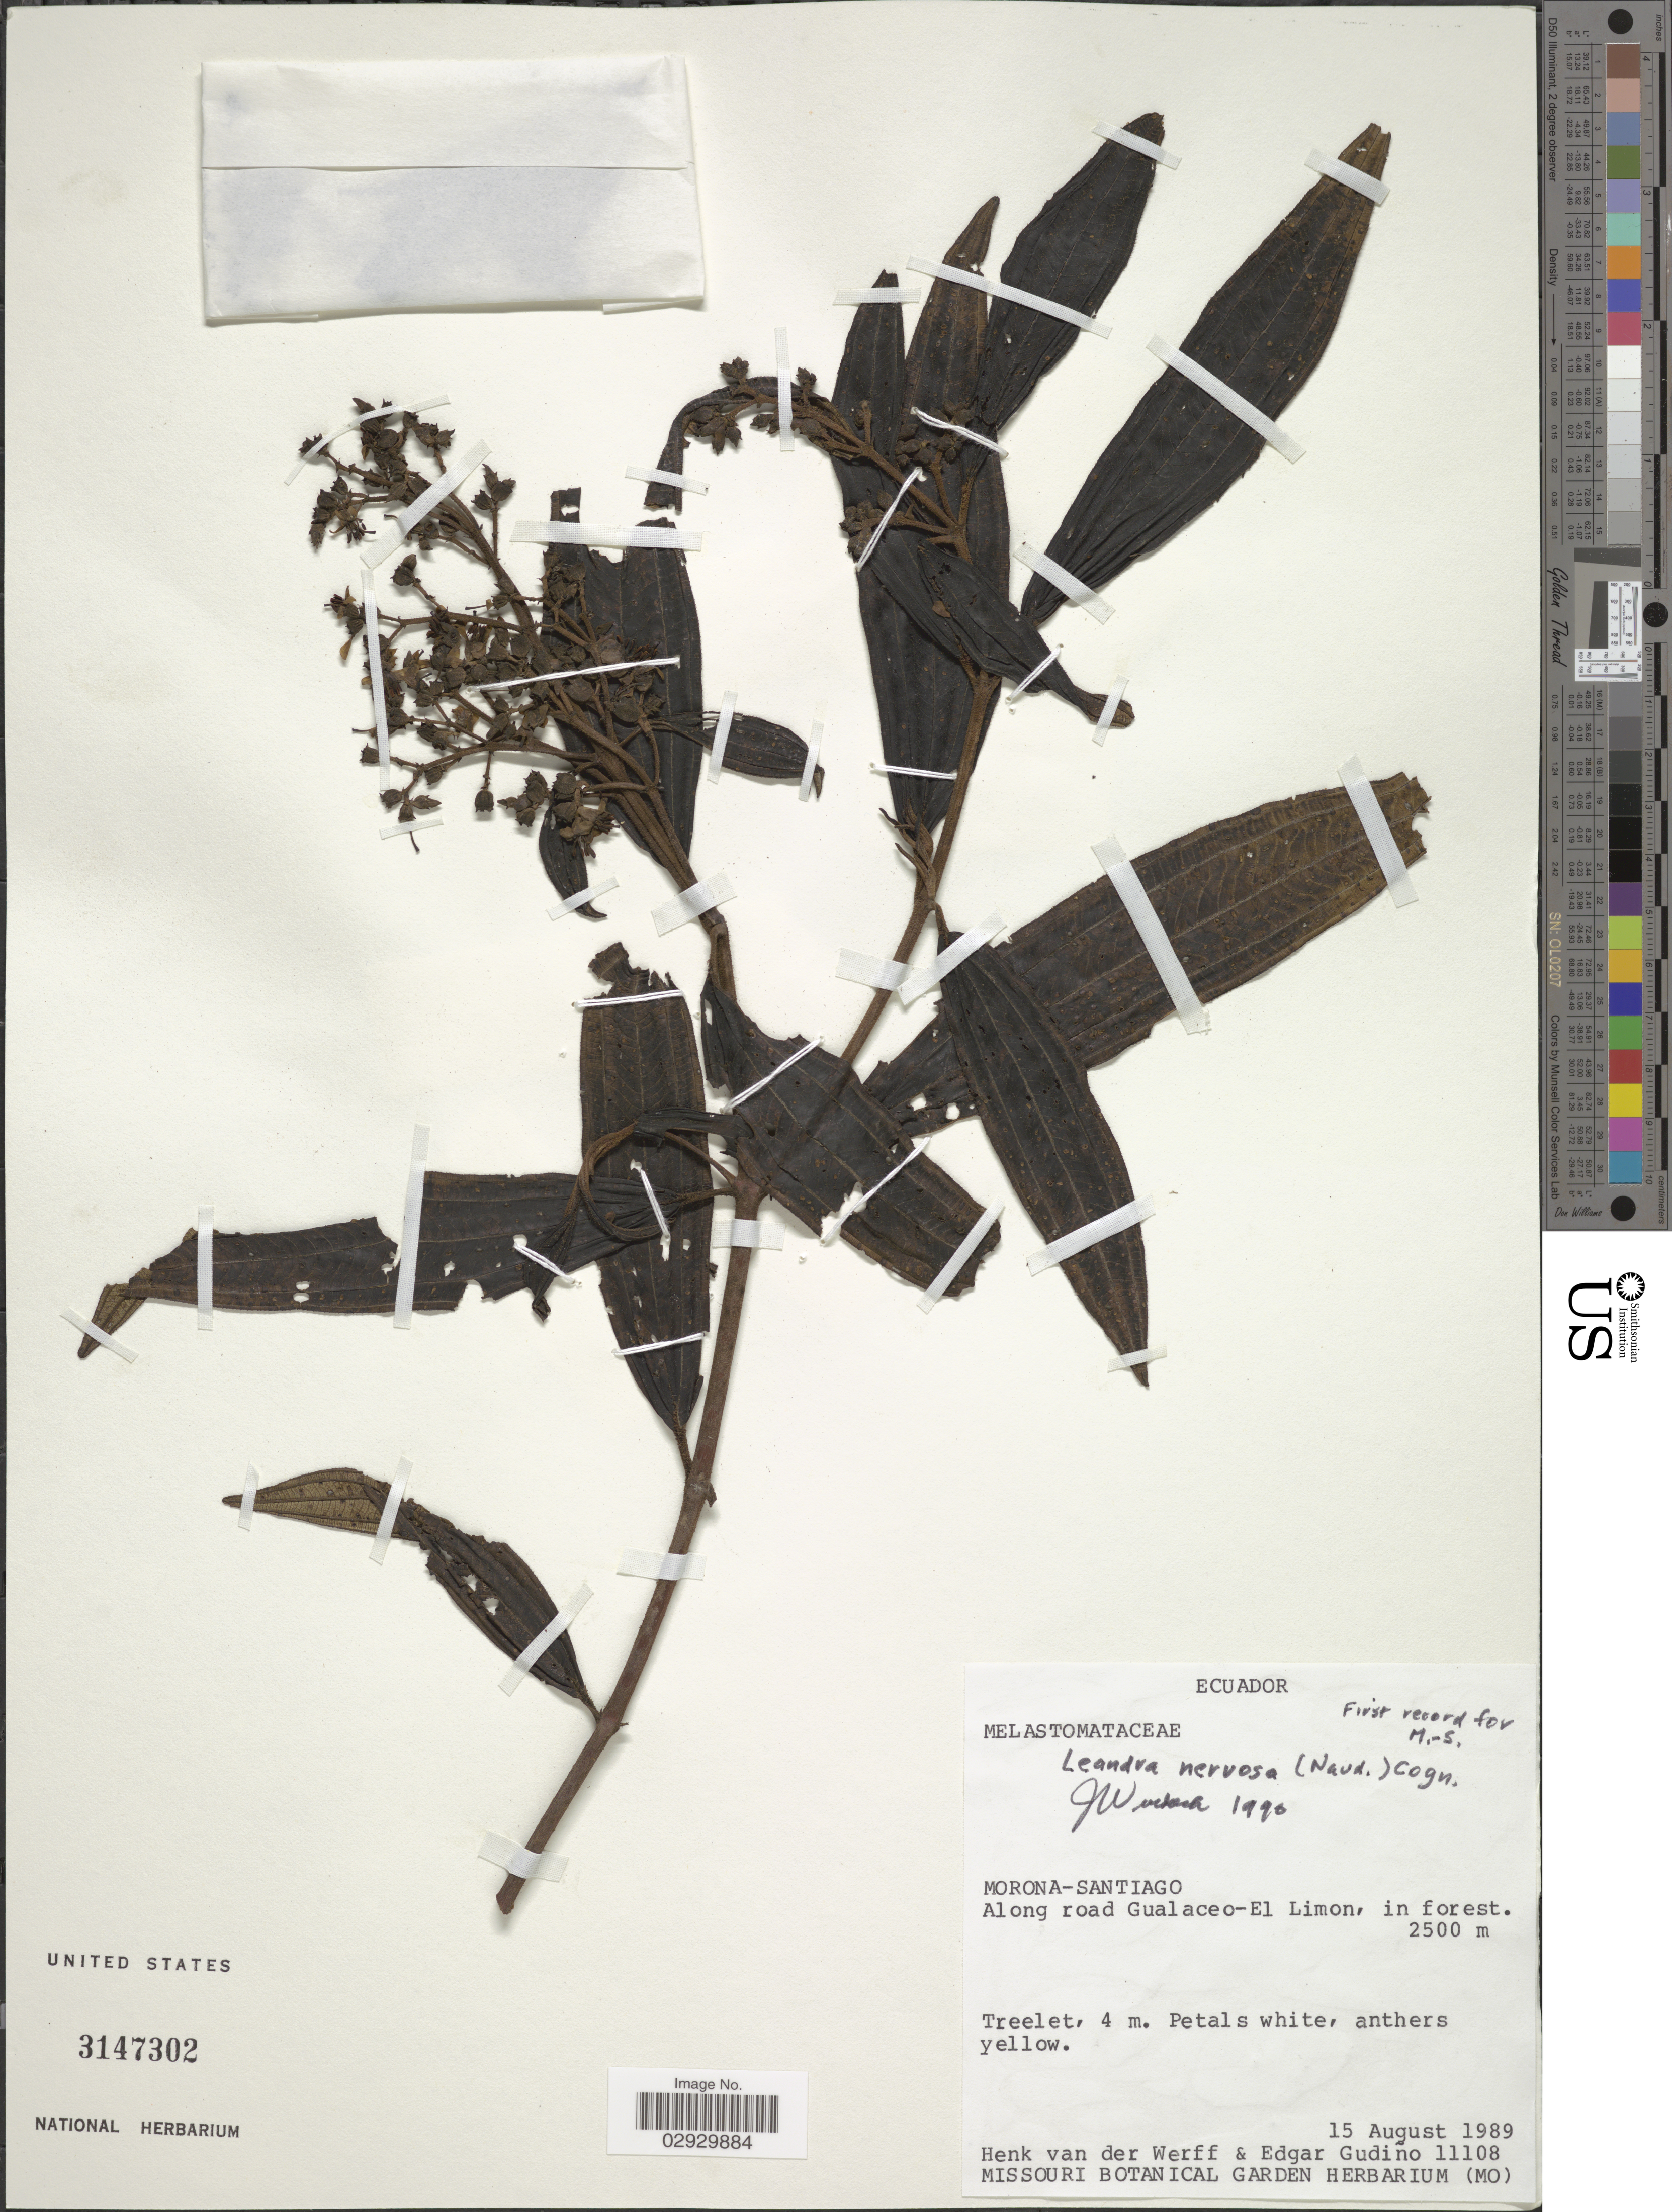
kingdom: Plantae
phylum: Tracheophyta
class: Magnoliopsida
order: Myrtales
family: Melastomataceae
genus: Leandra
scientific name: Leandra nervosa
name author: (Naudin) Cogn.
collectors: H. van der Werff & E. Gudiño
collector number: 11108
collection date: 1989-08-15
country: Ecuador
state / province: Morona-Santiago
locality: Along road Gualaceo - El Limon.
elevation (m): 2500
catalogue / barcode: US 3147302